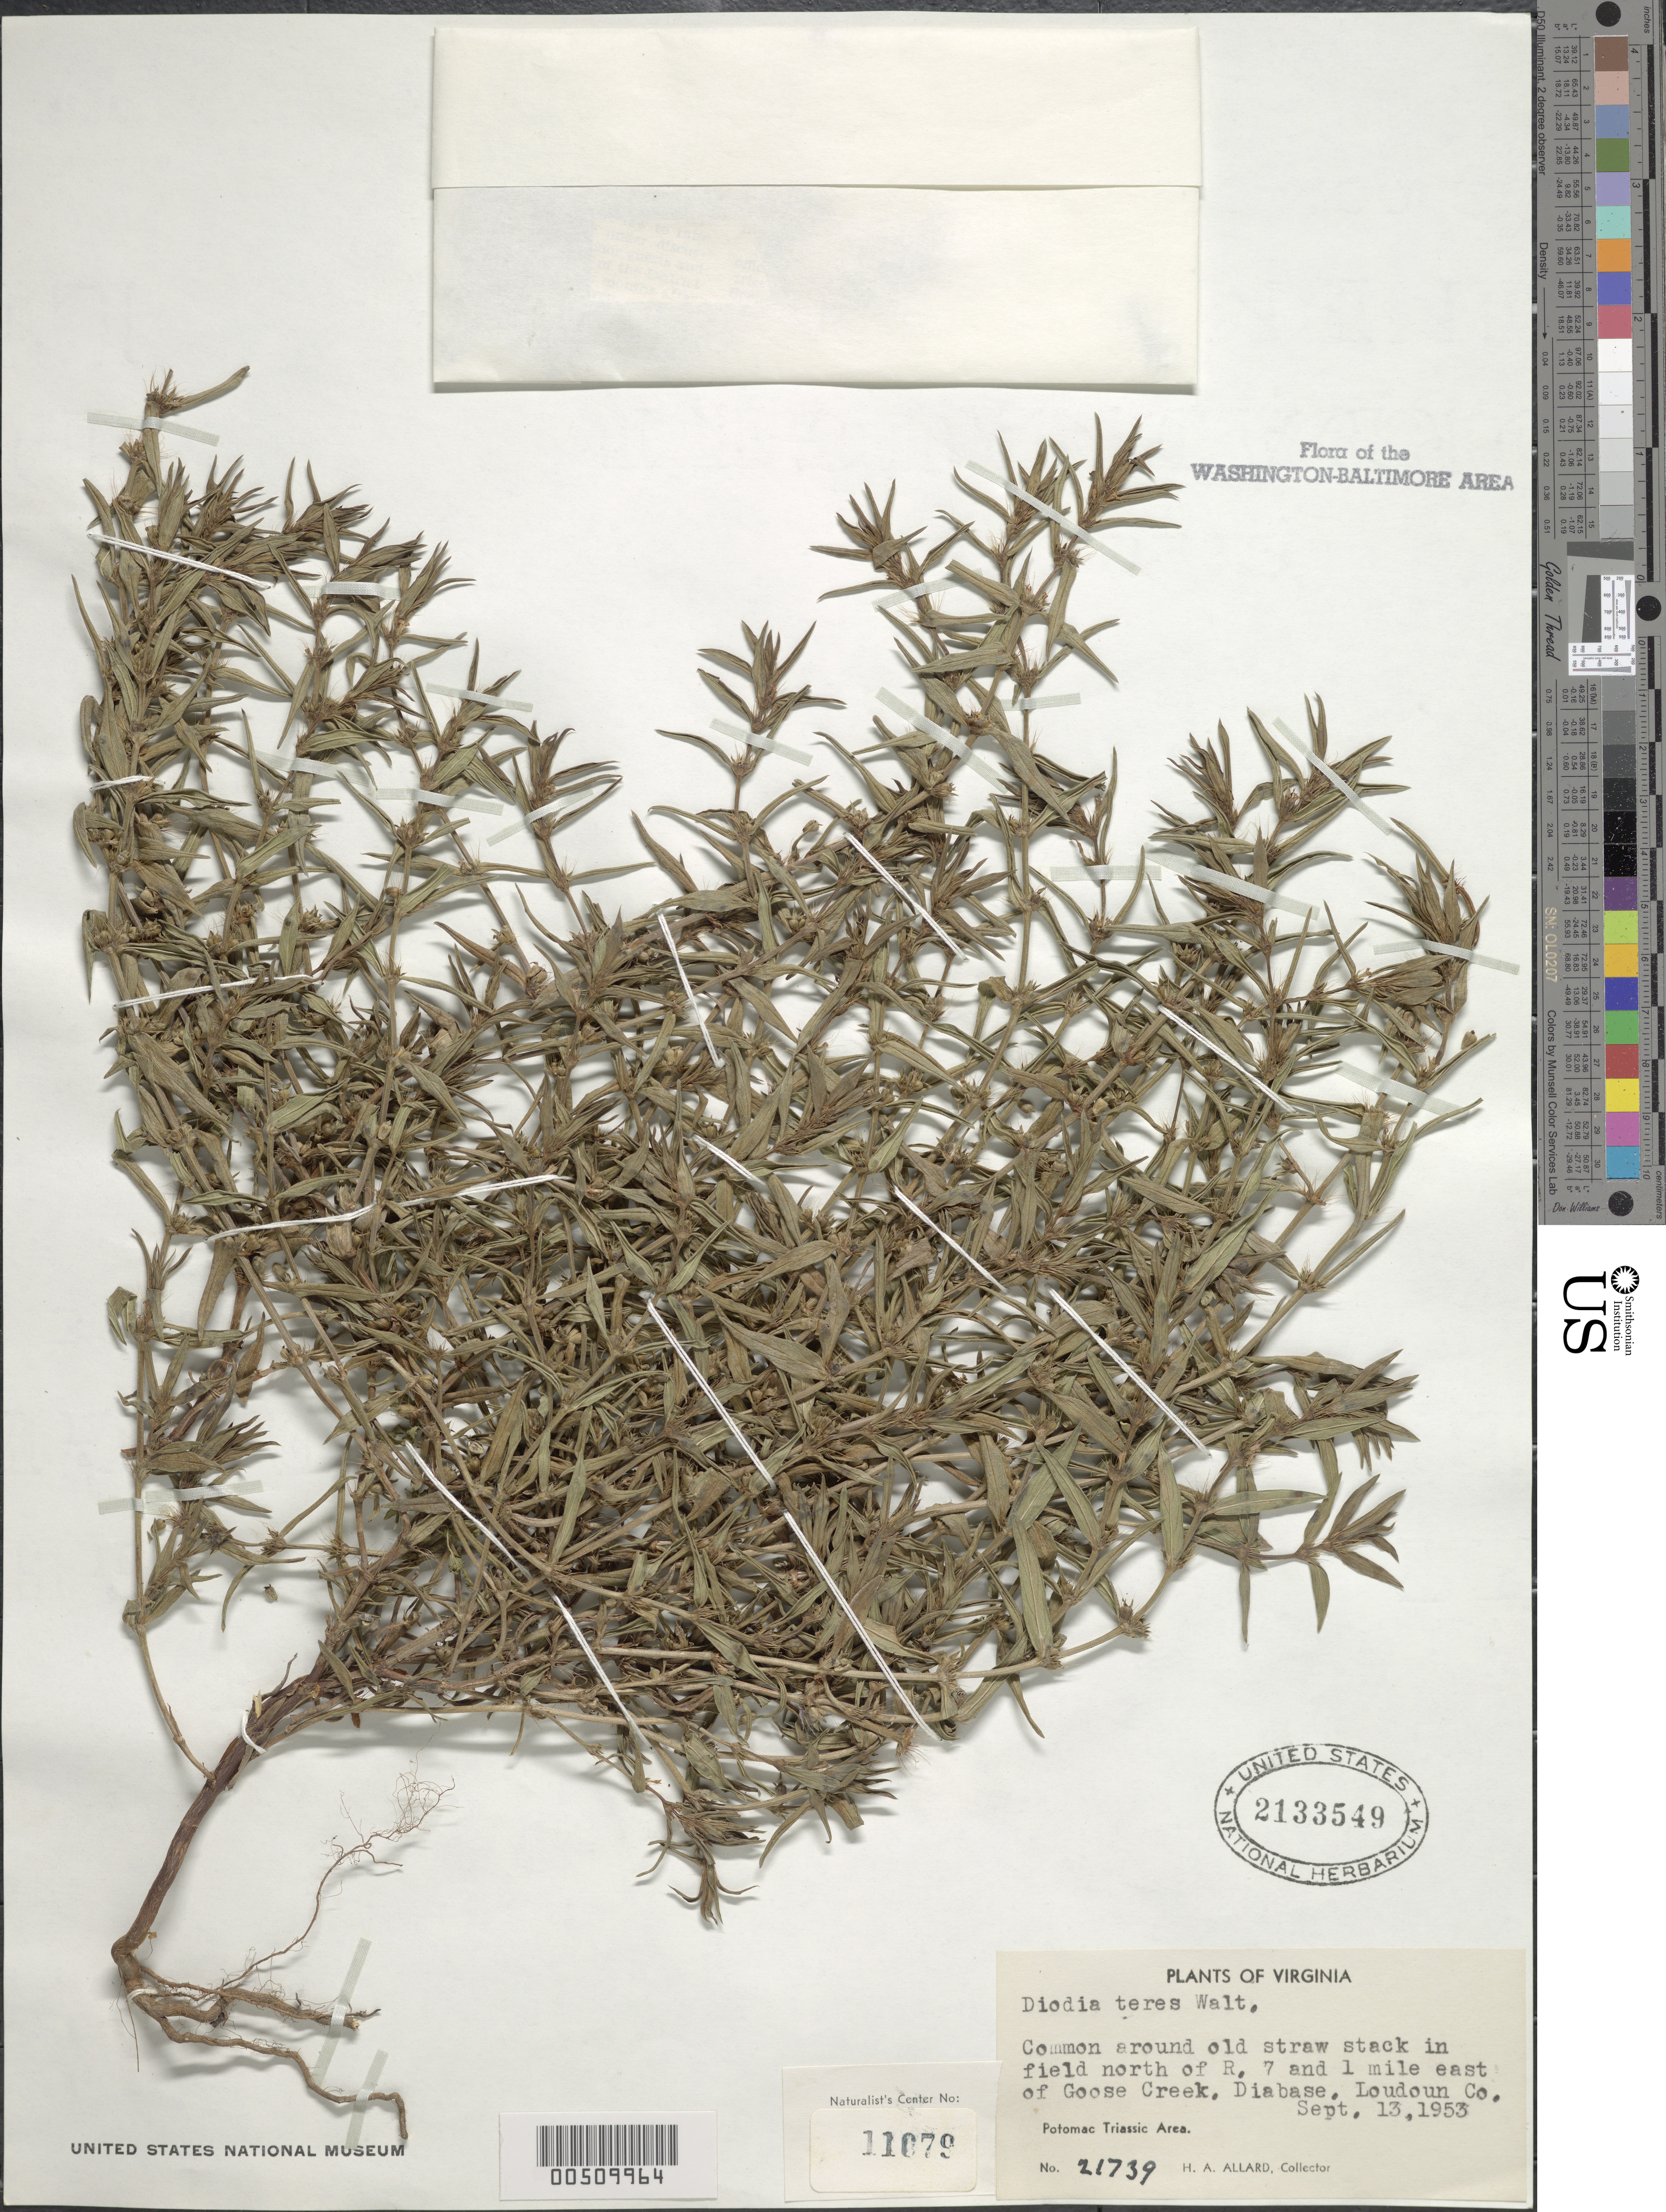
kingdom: Plantae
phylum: Tracheophyta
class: Magnoliopsida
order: Gentianales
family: Rubiaceae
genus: Diodia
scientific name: Diodia teres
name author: Walter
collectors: H. A. Allard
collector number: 21739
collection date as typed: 13 Sep 1953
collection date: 1953-09-13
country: United States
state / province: Virginia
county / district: Loudoun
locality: N of Rt. 7 and 1 mi. E of Goose Creek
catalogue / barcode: US 2133549